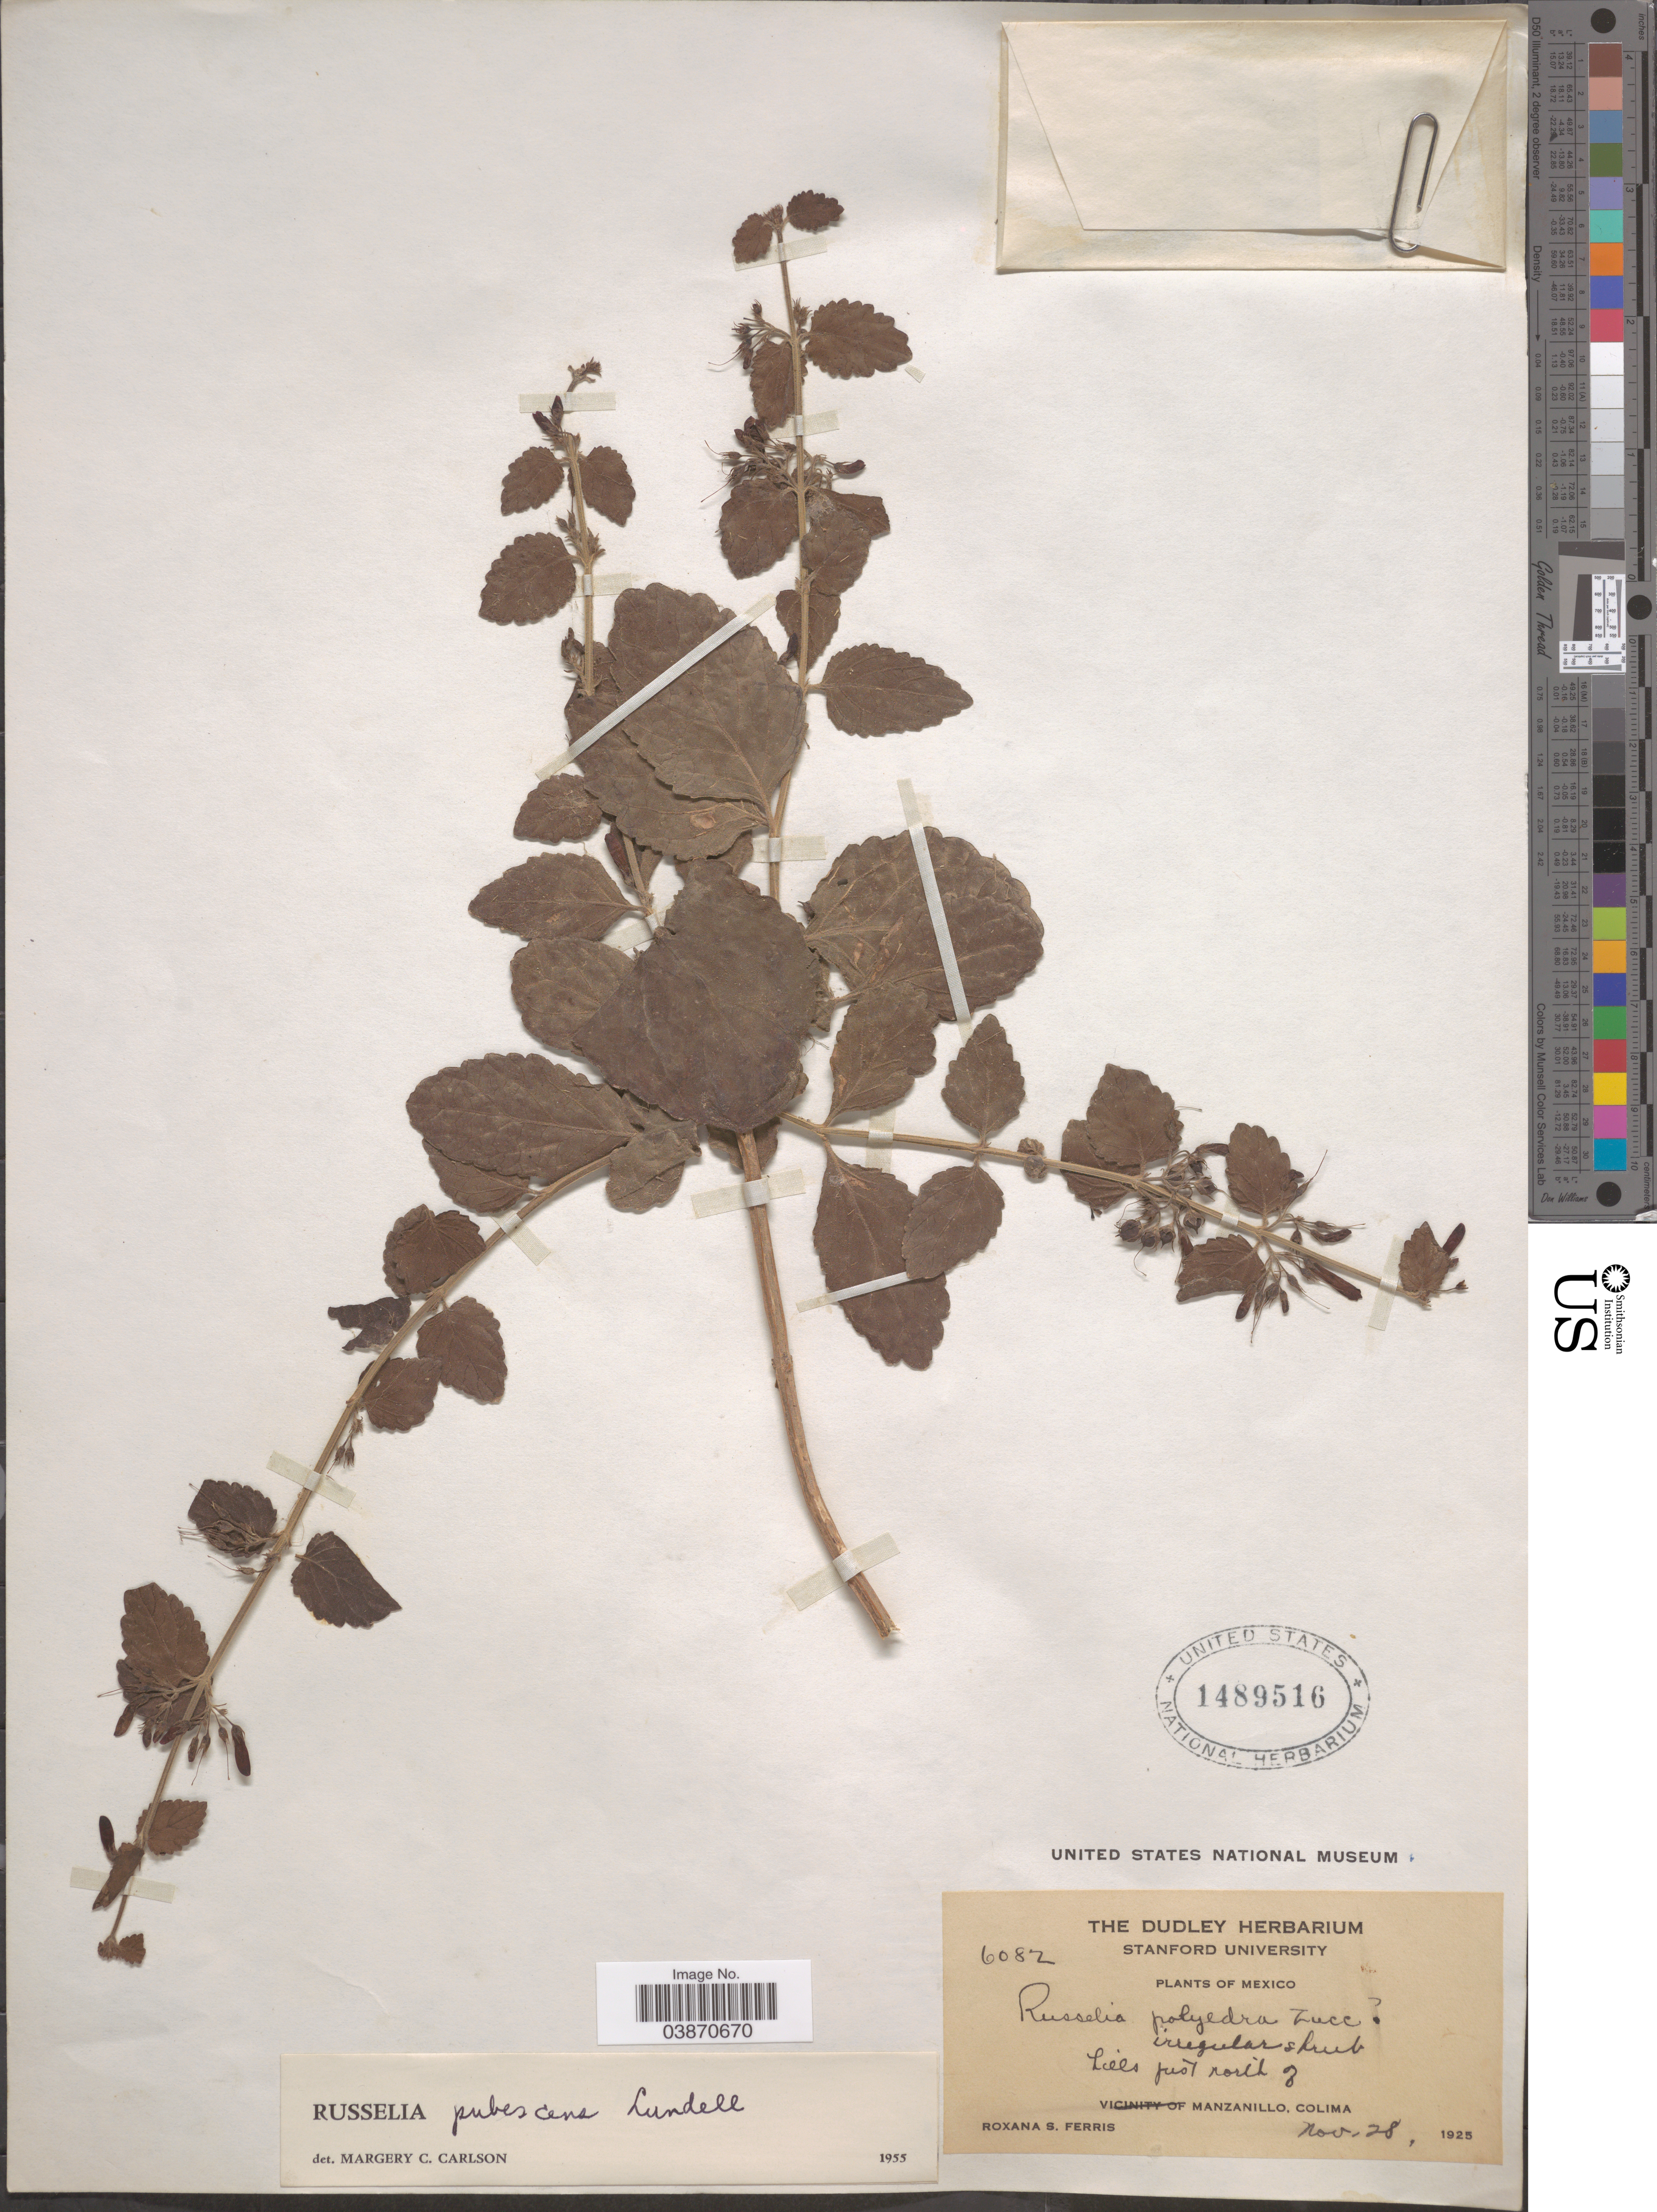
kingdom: Plantae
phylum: Tracheophyta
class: Magnoliopsida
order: Lamiales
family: Plantaginaceae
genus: Russelia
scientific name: Russelia pubescens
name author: Lundell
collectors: R. S. Ferris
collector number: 6082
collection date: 1925-11-28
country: Mexico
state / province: Colima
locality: Hills just north of Manzanillo.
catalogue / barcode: US 1489516